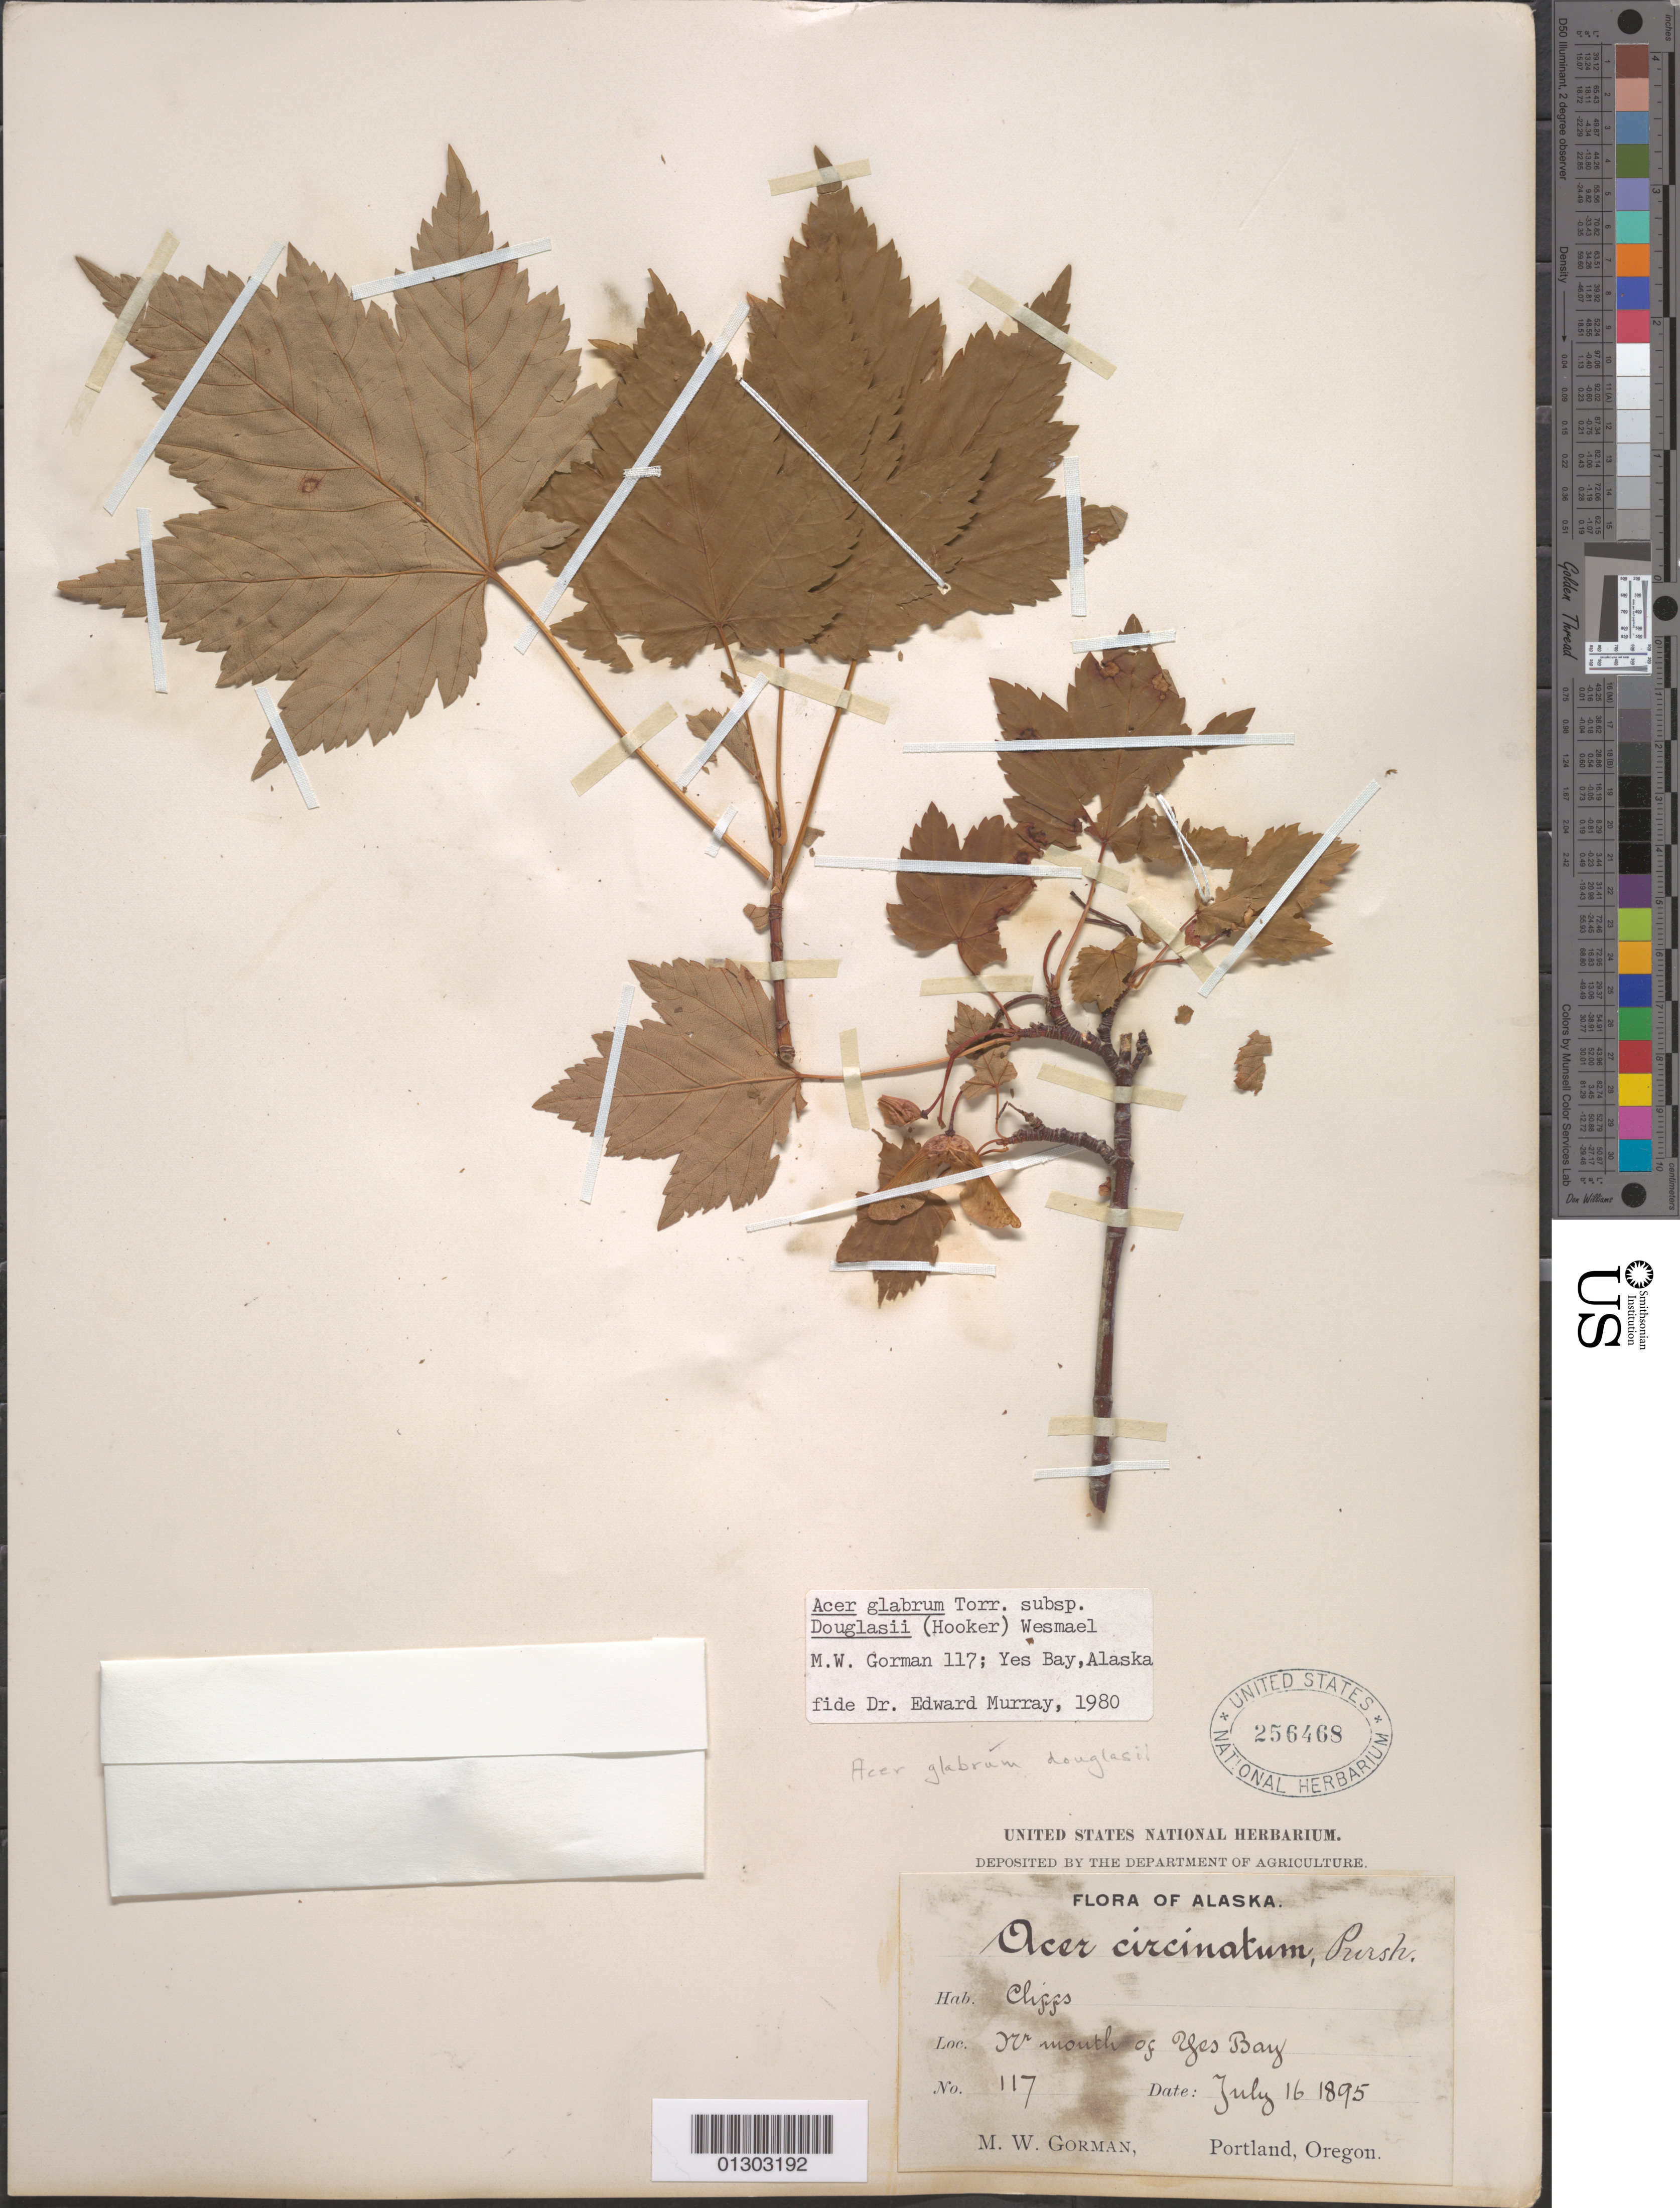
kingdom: Plantae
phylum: Tracheophyta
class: Magnoliopsida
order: Sapindales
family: Sapindaceae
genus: Acer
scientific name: Acer glabrum var. douglasii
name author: (Hook.) Dippel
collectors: M. W. Gorman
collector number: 117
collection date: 1895-07-16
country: United States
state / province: Alaska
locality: Yes Bay, near mouth.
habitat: Cliffs.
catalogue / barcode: US 256468